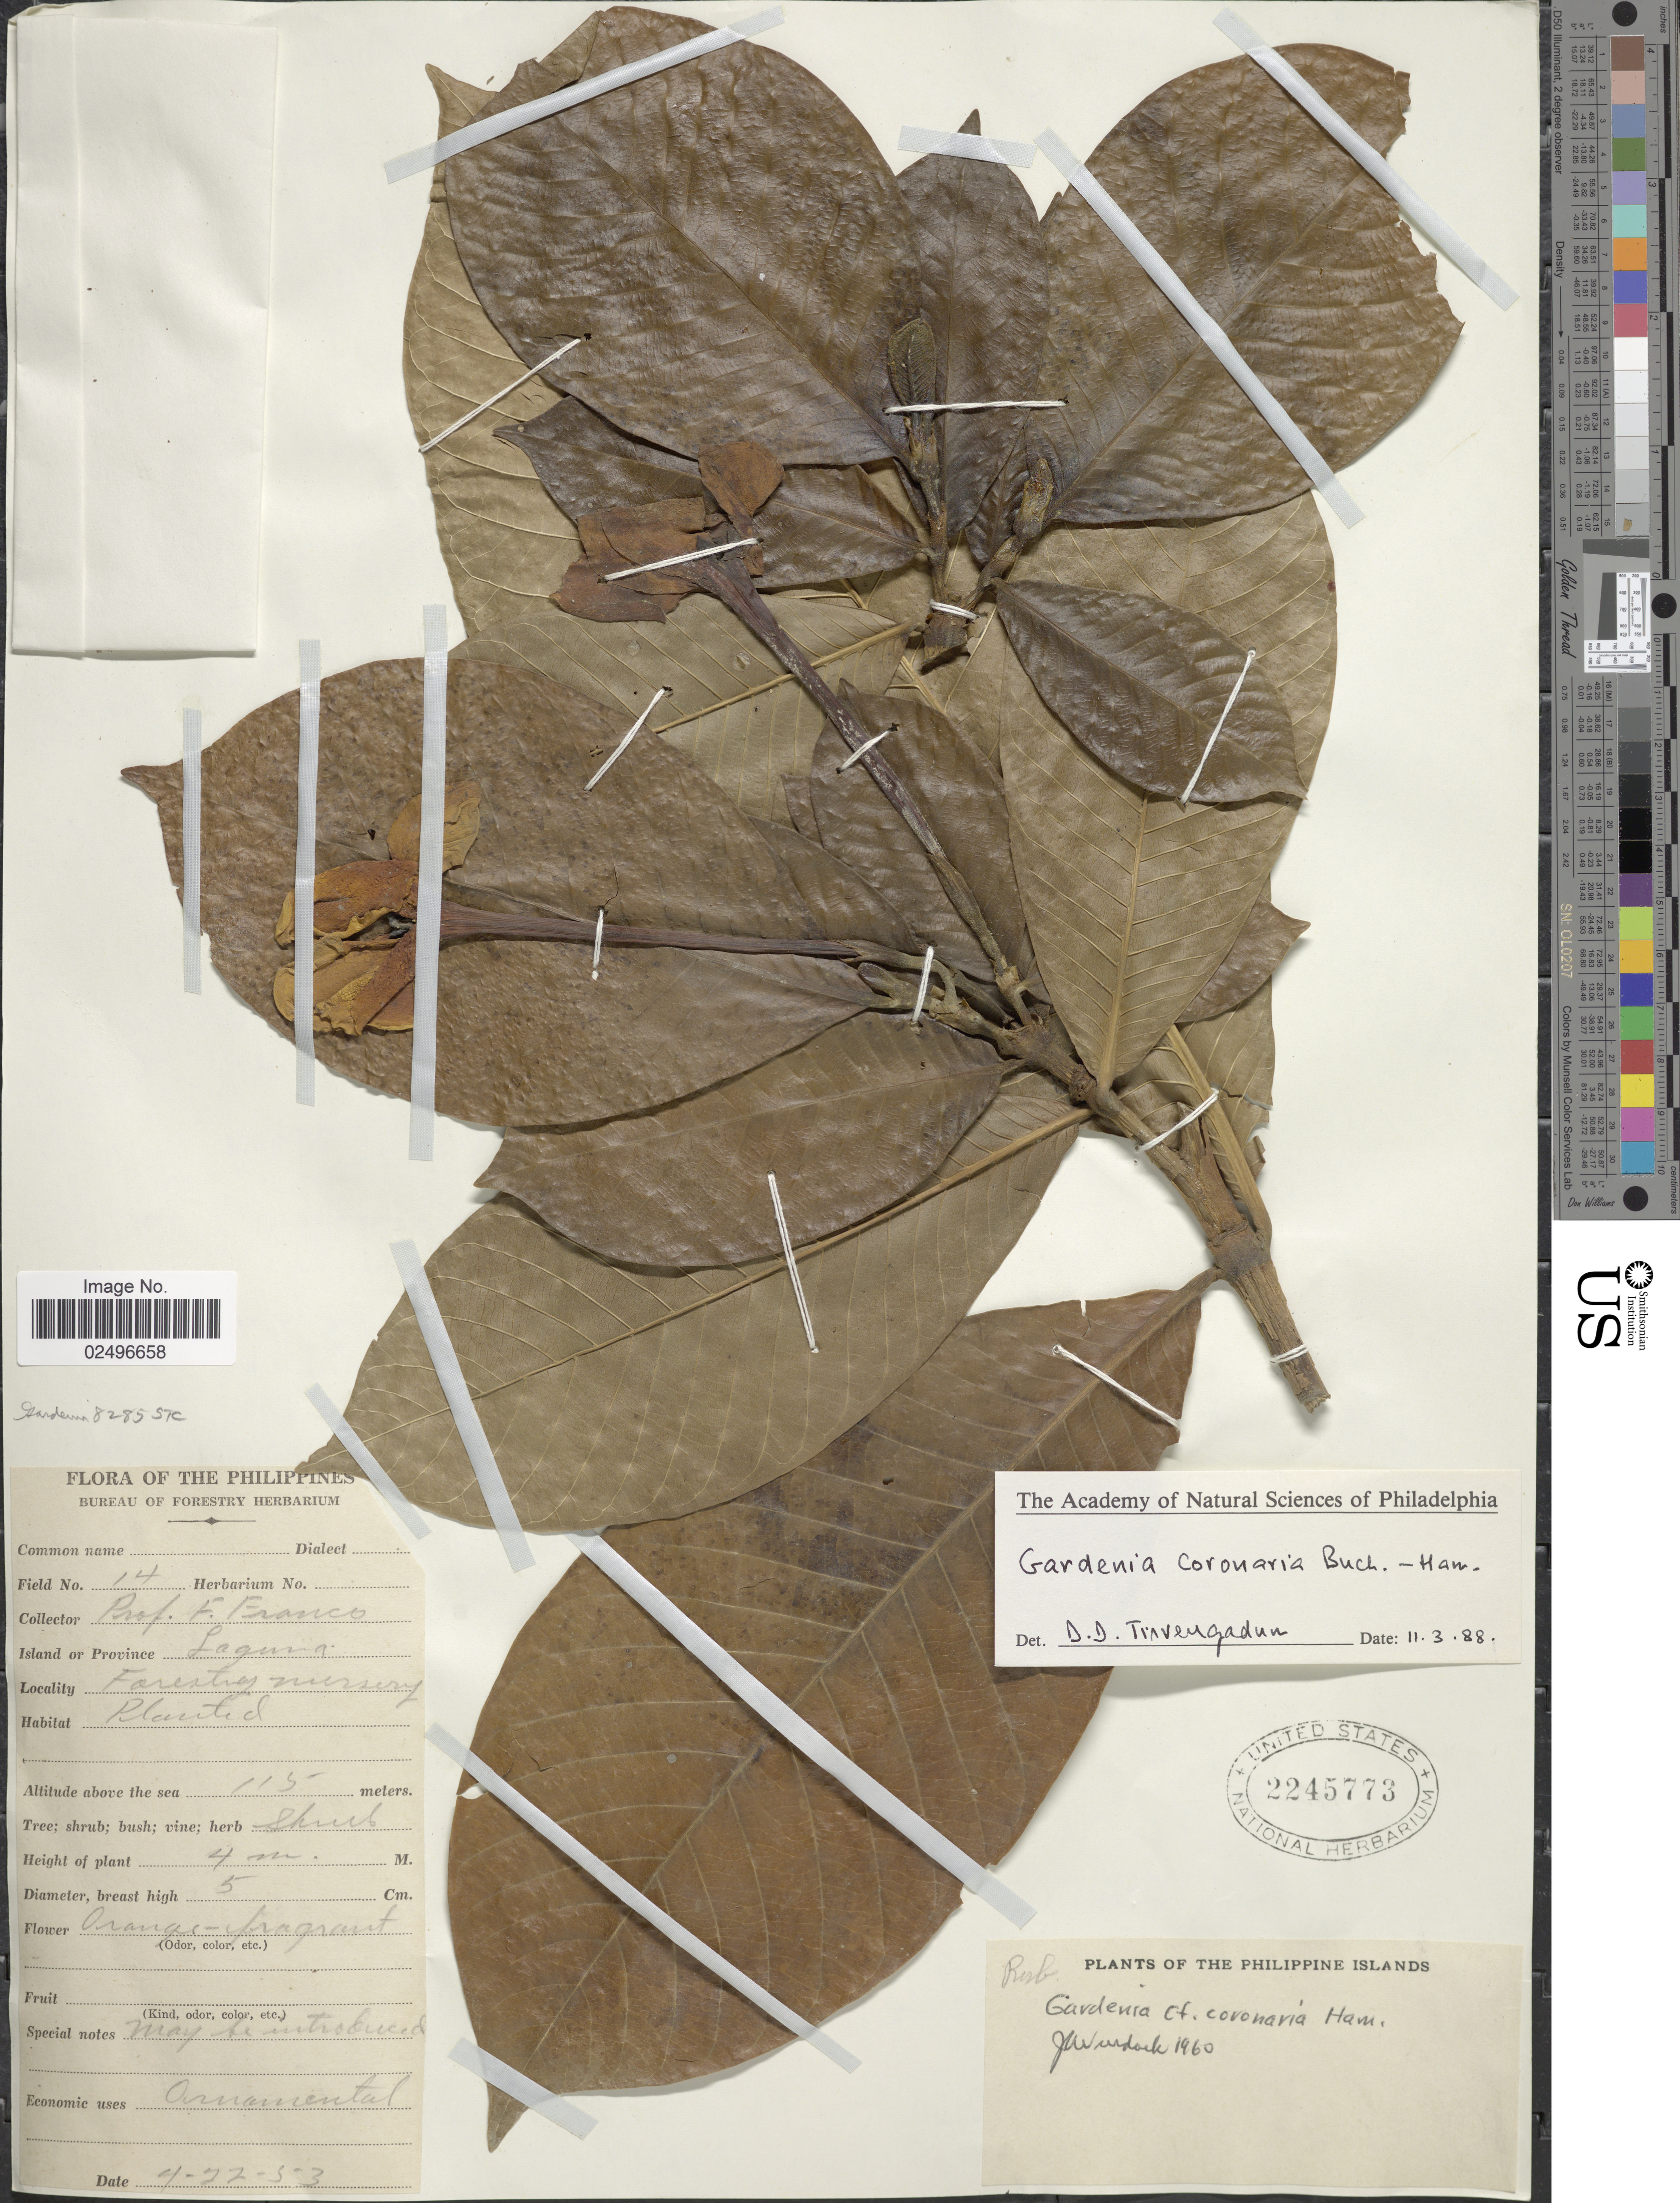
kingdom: Plantae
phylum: Tracheophyta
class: Magnoliopsida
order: Gentianales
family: Rubiaceae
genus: Gardenia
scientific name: Gardenia coronaria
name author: Buch.-Ham.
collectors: F. Franco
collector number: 14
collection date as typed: Transcribed d/m/y: 22/2/53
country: Eswatini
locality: Laguna. Forestry nursery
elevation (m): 115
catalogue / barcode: US 2245773